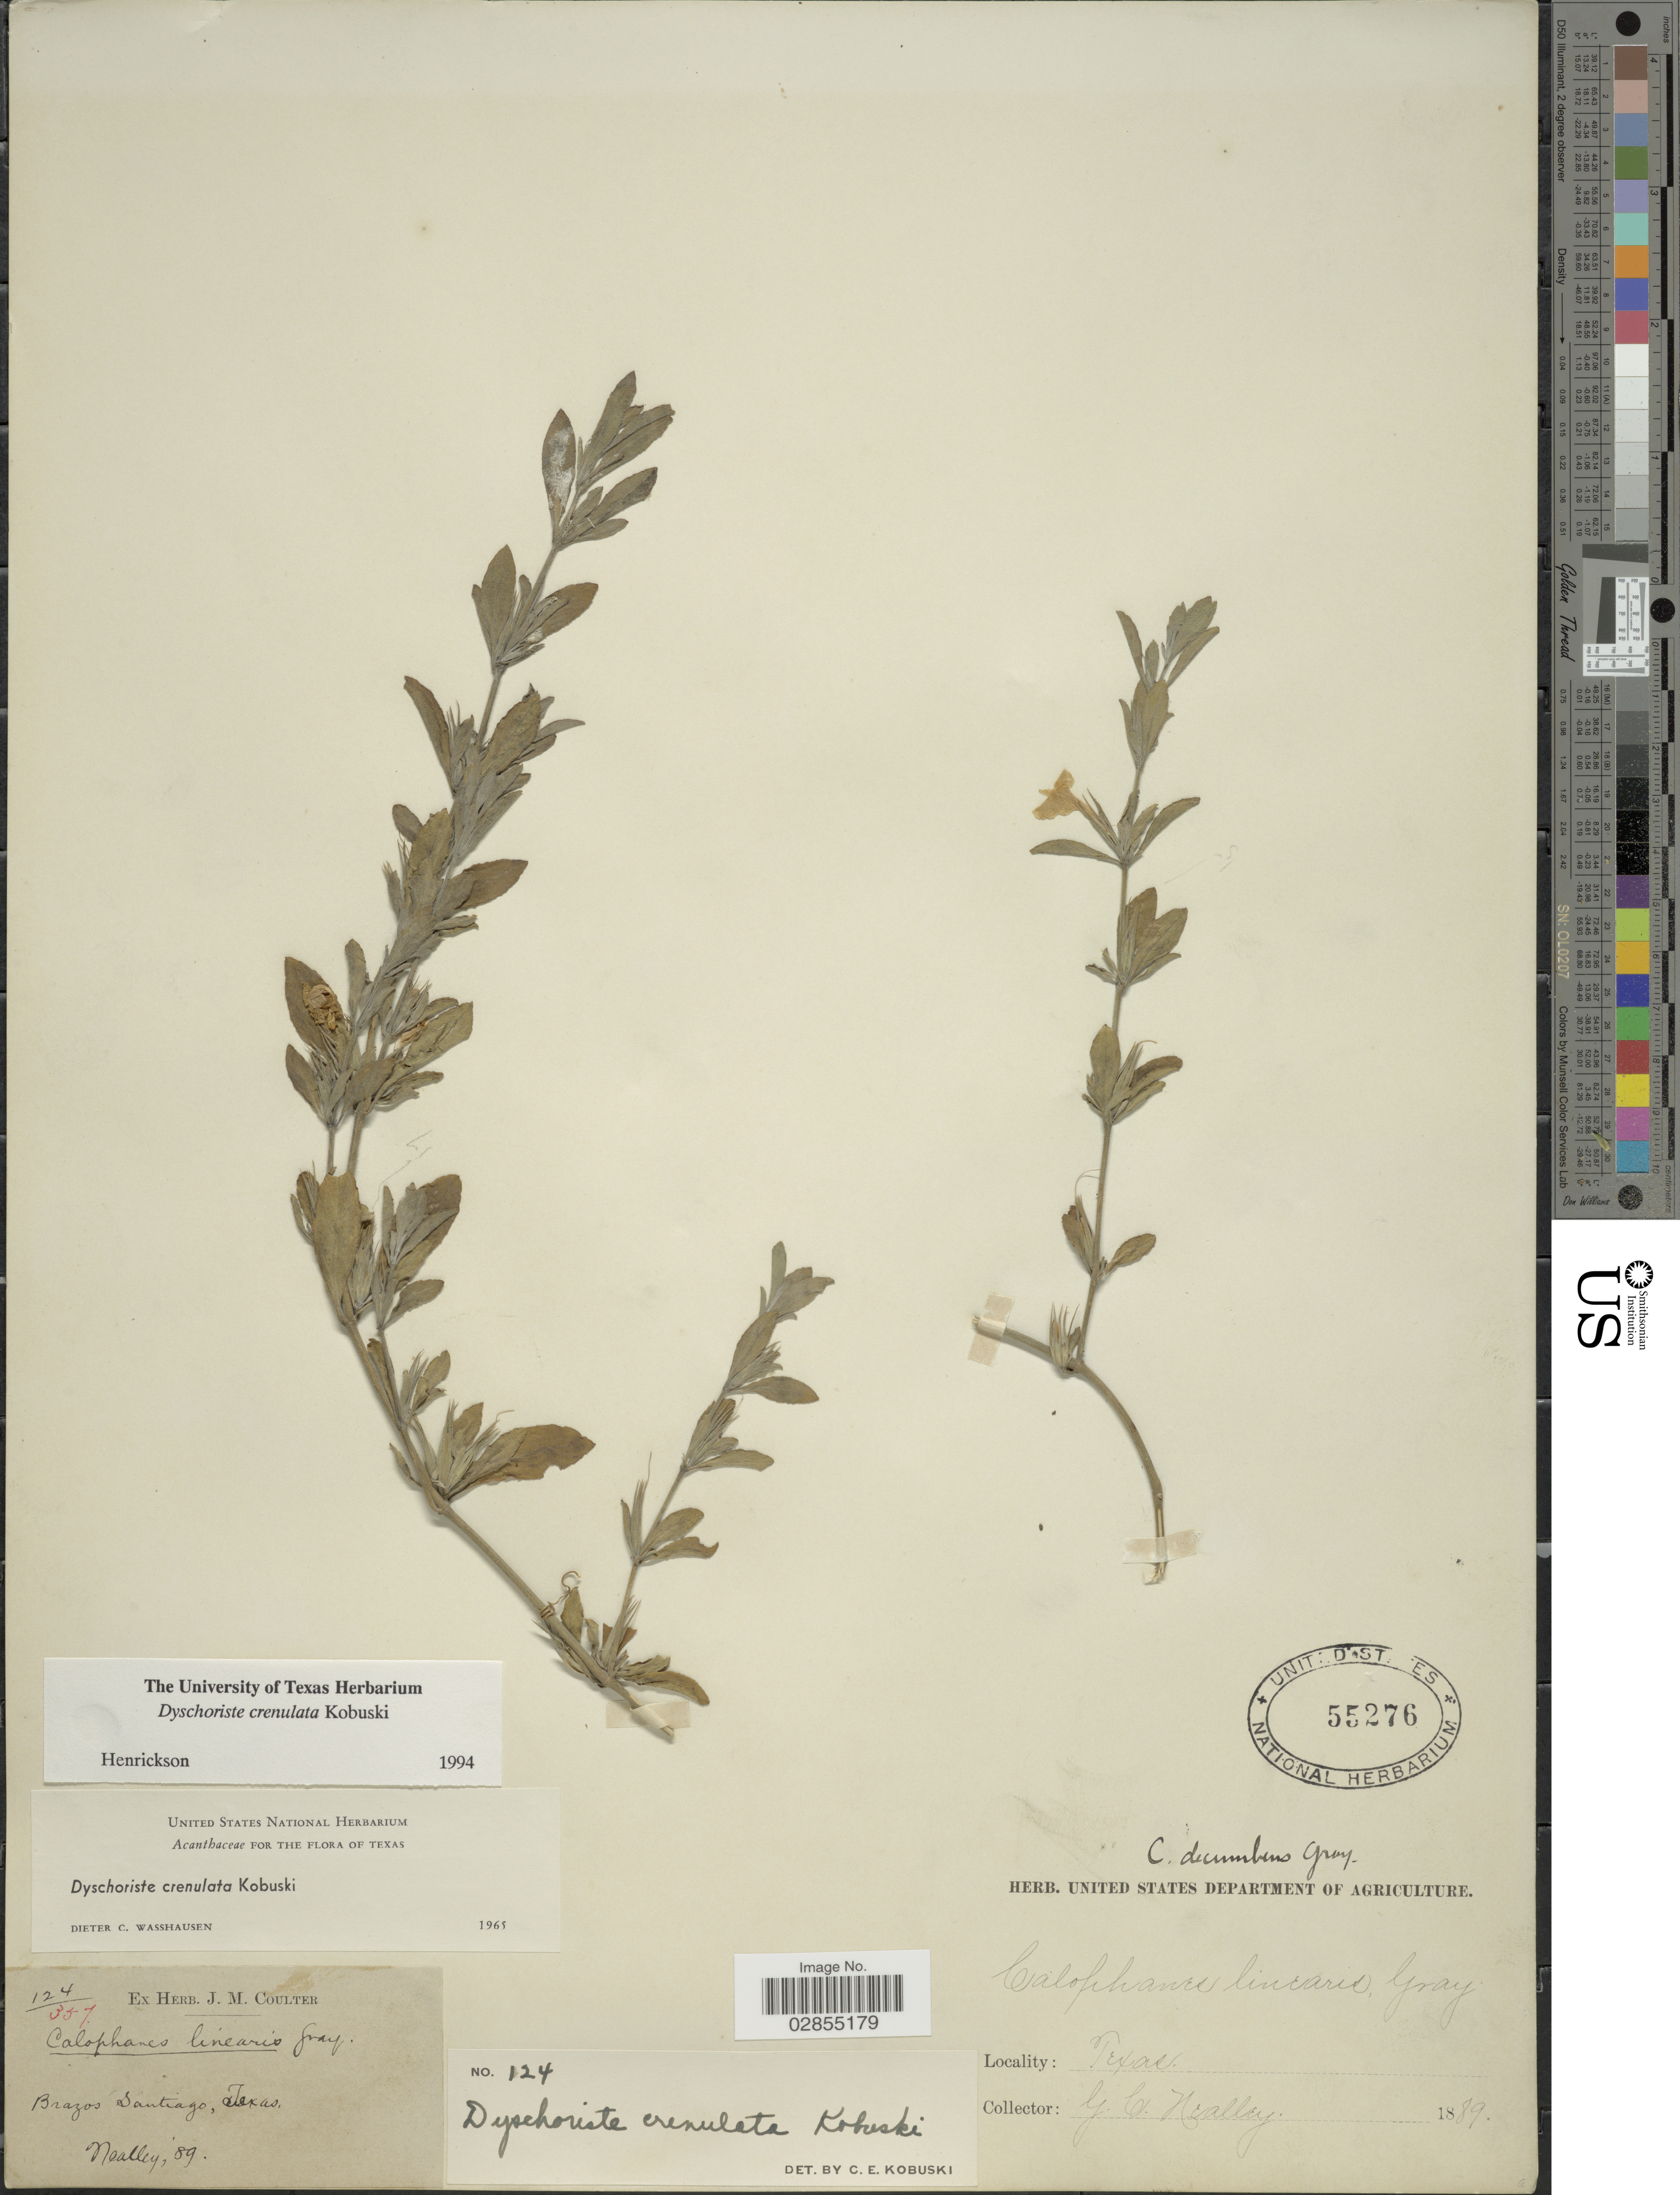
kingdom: Plantae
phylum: Tracheophyta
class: Magnoliopsida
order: Lamiales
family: Acanthaceae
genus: Dyschoriste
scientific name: Dyschoriste crenulata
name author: Kobuski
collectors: G. C. Nealley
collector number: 124/357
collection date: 1889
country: United States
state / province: Texas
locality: Brazos Santiago.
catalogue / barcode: US 55276